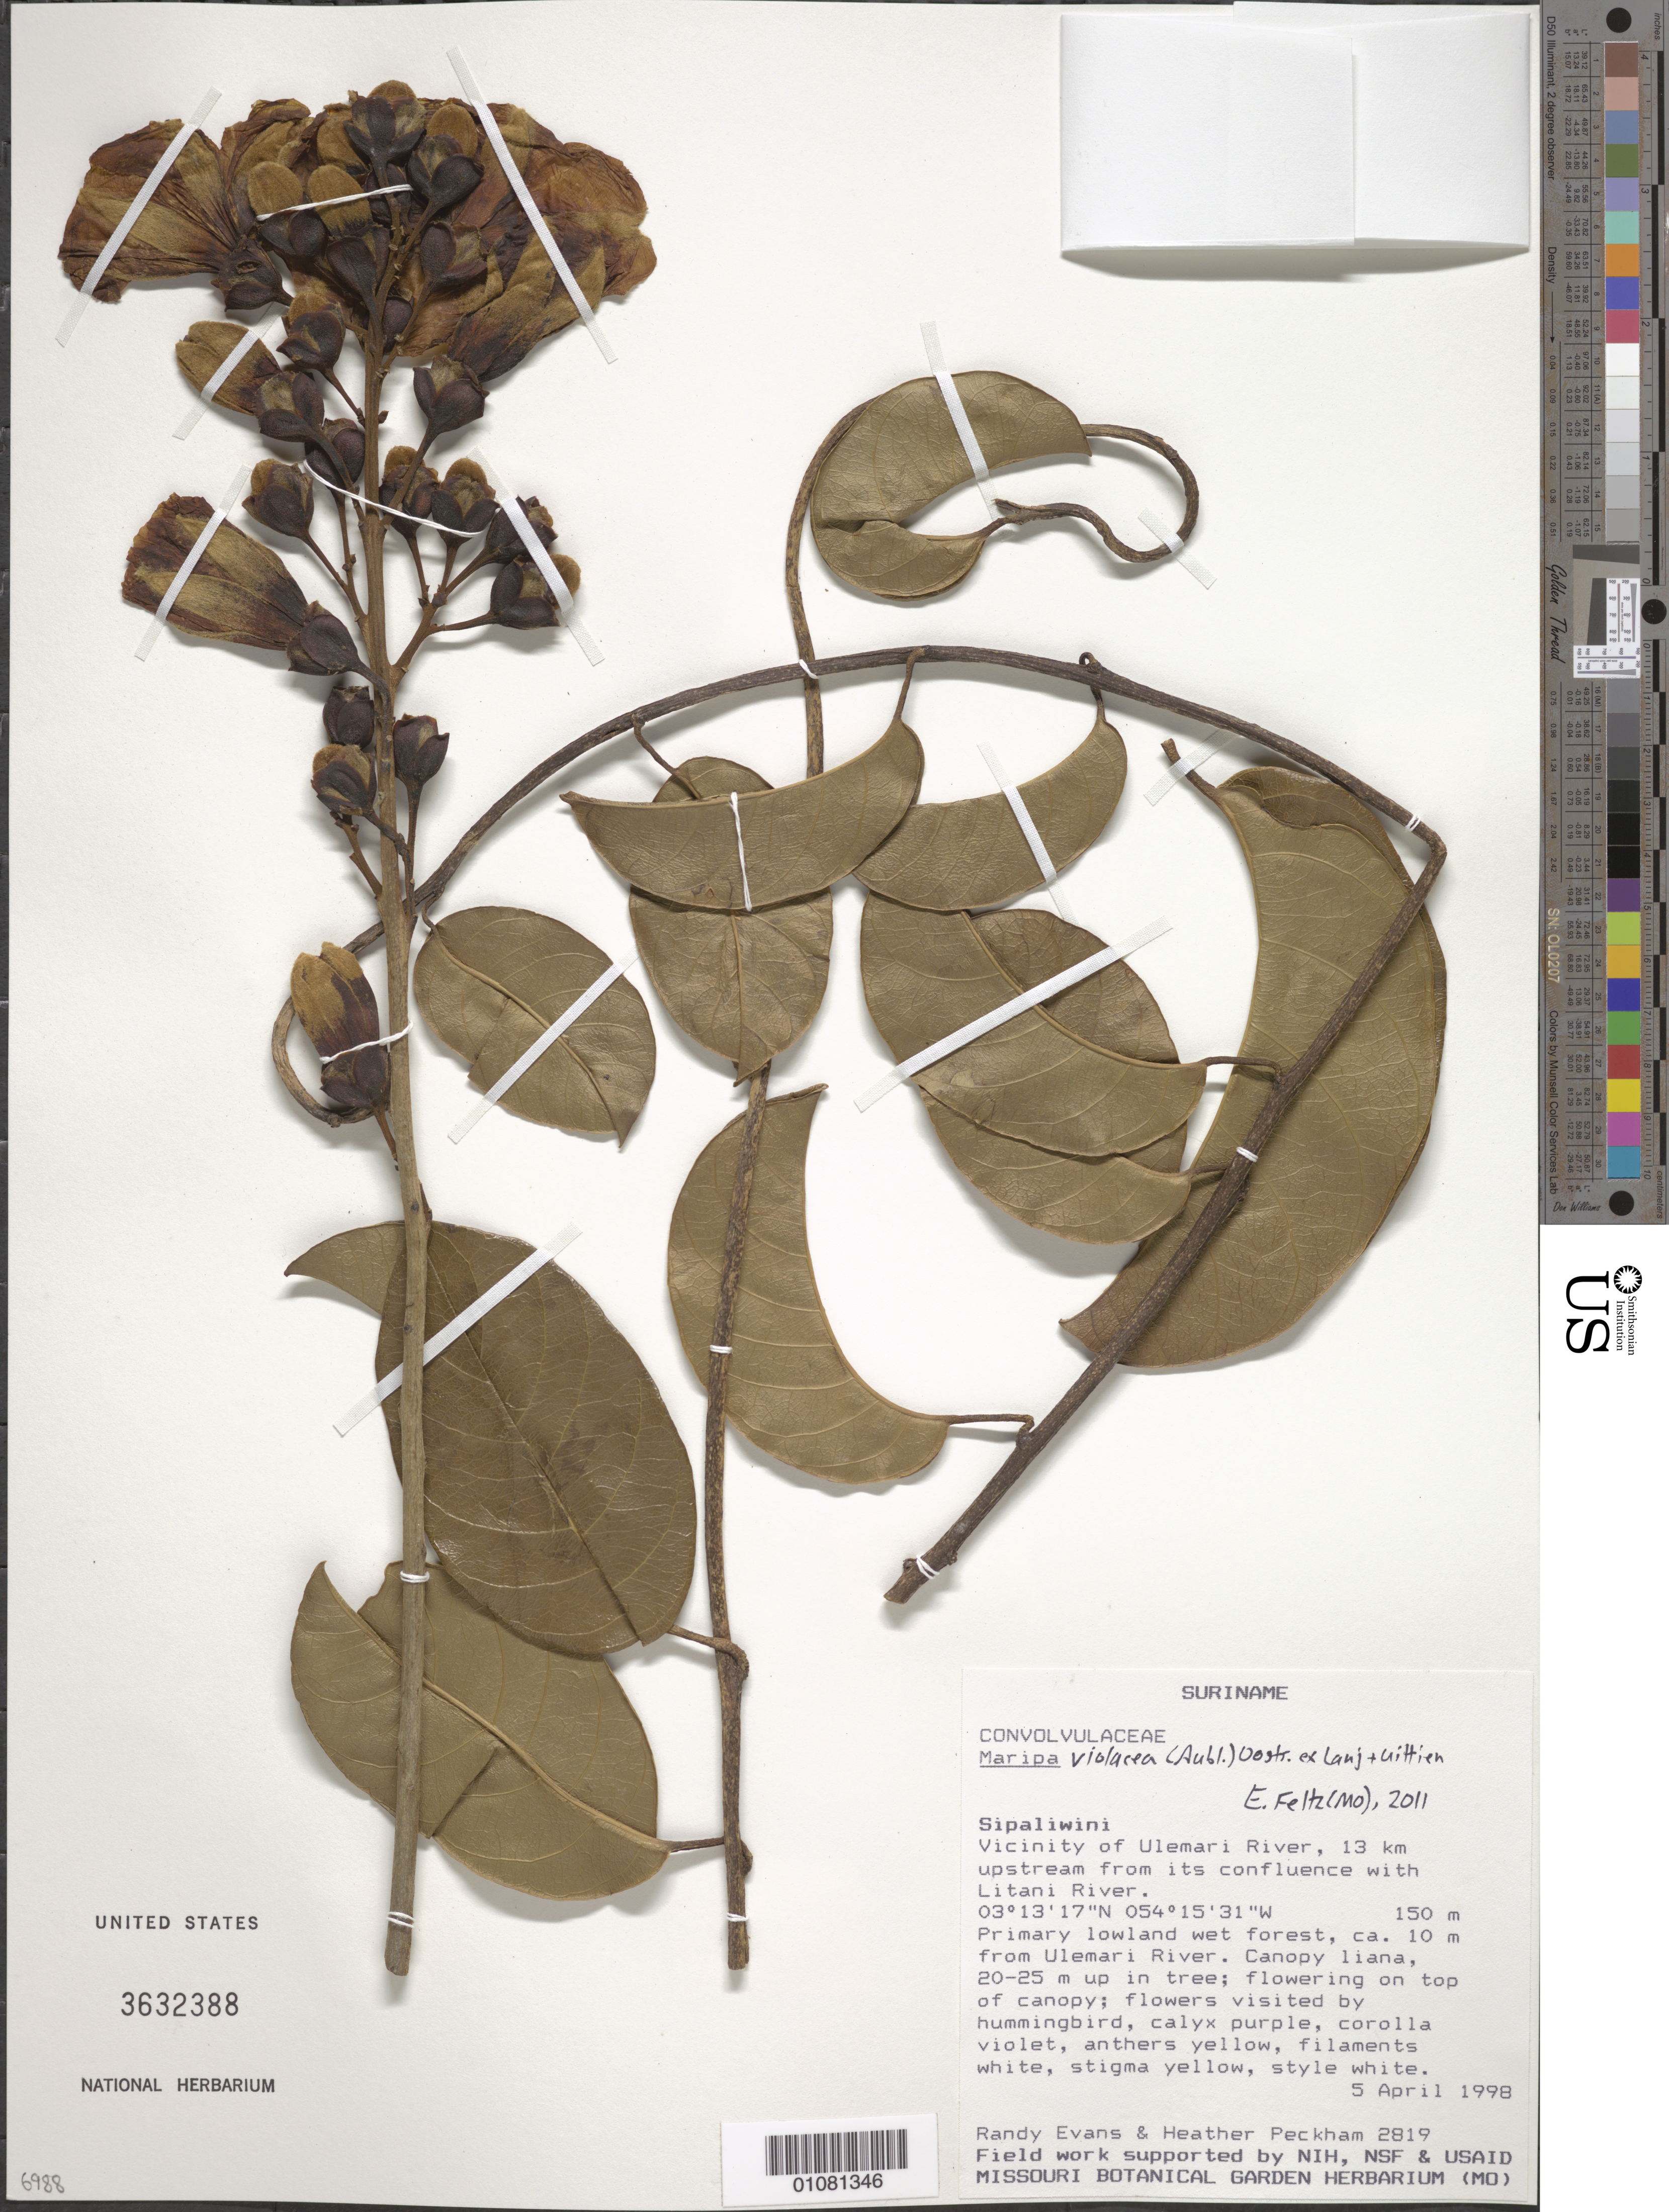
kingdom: Plantae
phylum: Tracheophyta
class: Magnoliopsida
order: Solanales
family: Convolvulaceae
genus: Maripa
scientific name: Maripa violacea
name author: (Aubl.) Ooststr. ex Lanj. & Uittien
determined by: Feltz, E.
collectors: R. Evans & H. Peckham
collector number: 2819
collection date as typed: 5-Apr-98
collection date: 1998-04-05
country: Suriname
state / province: Sipaliwini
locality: Ulemari R., ca. 13 km upstream from confl. with Litani R., ca 10m from Ulemari River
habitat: Primary lowland wet forest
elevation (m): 150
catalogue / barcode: US 3632388